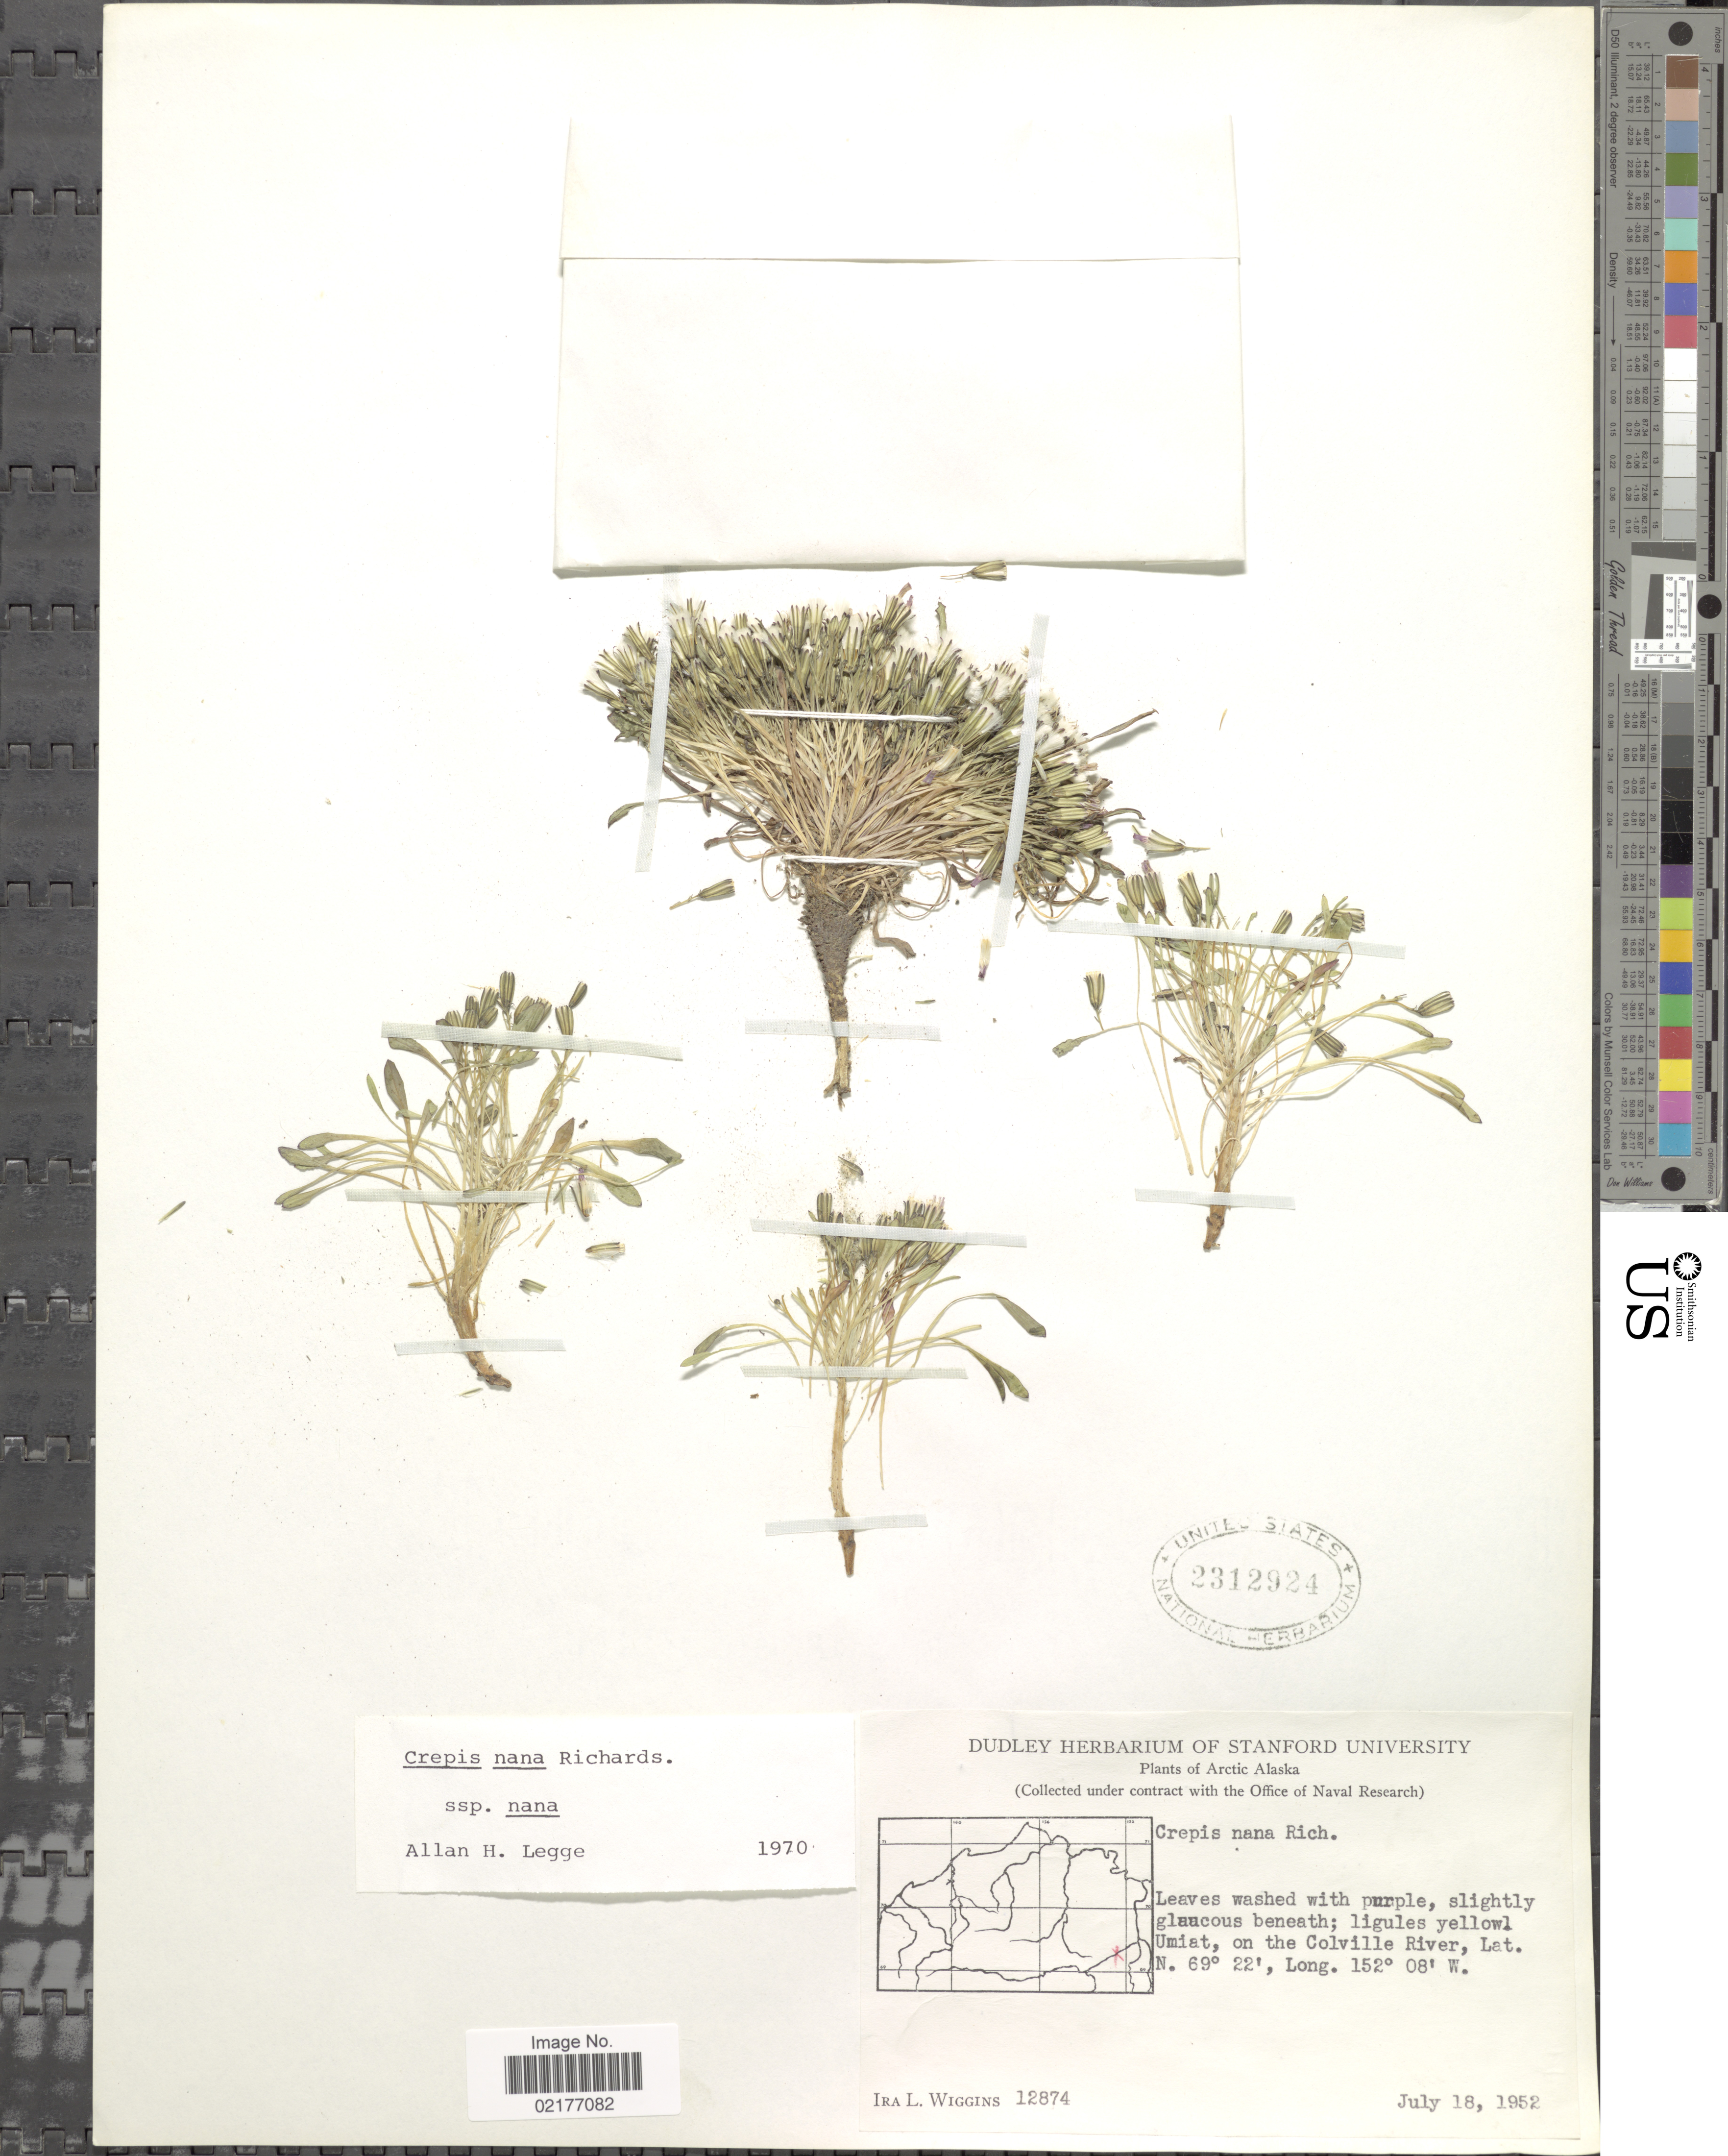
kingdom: Plantae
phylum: Tracheophyta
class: Magnoliopsida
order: Asterales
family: Asteraceae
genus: Askellia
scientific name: Askellia pygmaea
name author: (Ledeb.) Sennikov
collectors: I. L. Wiggins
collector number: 12874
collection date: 1952-07-18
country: United States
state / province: Alaska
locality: Artcic Alaska, Umiat, on the Colville River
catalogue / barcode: US 2312924